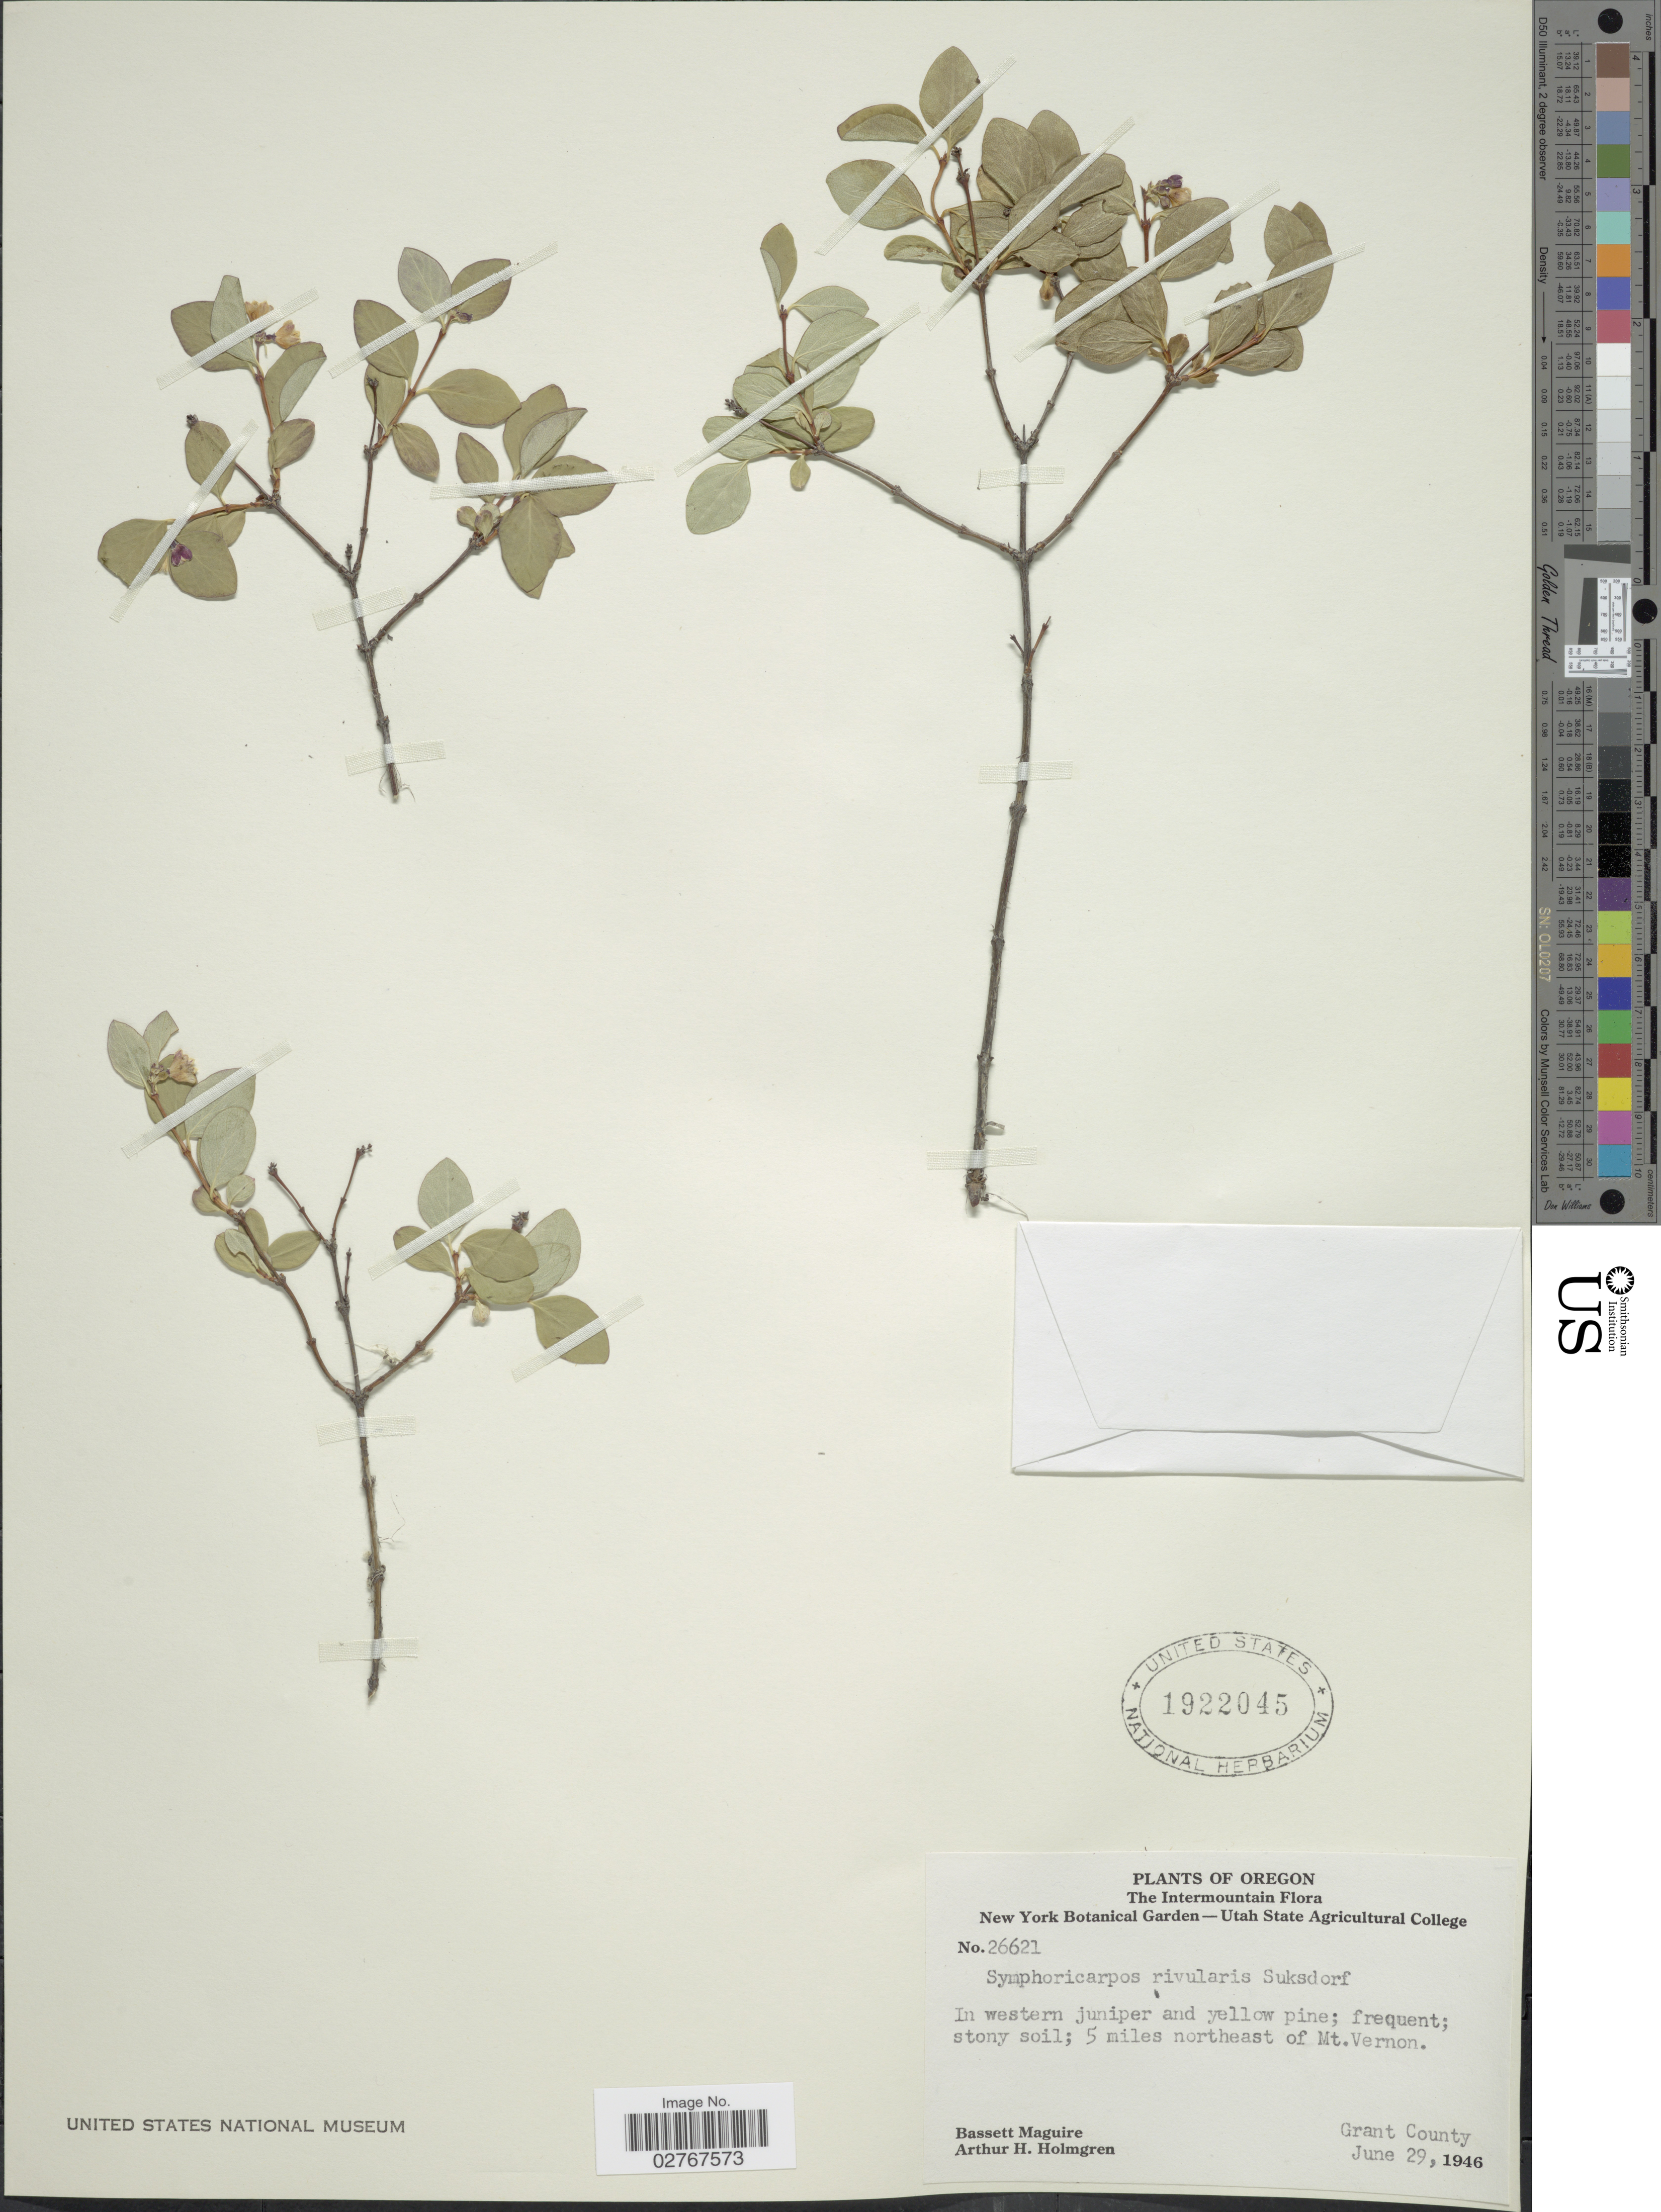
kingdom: Plantae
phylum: Tracheophyta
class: Magnoliopsida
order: Dipsacales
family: Caprifoliaceae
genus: Symphoricarpos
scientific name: Symphoricarpos rivularis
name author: Suksd.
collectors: B. Maguire & A. H. Holmgren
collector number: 26621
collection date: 1946-06-29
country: United States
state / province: Oregon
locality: The Intermountain Flora, 5 miles northeast of Mt. Vernon, Grant County.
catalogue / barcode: US 1922045